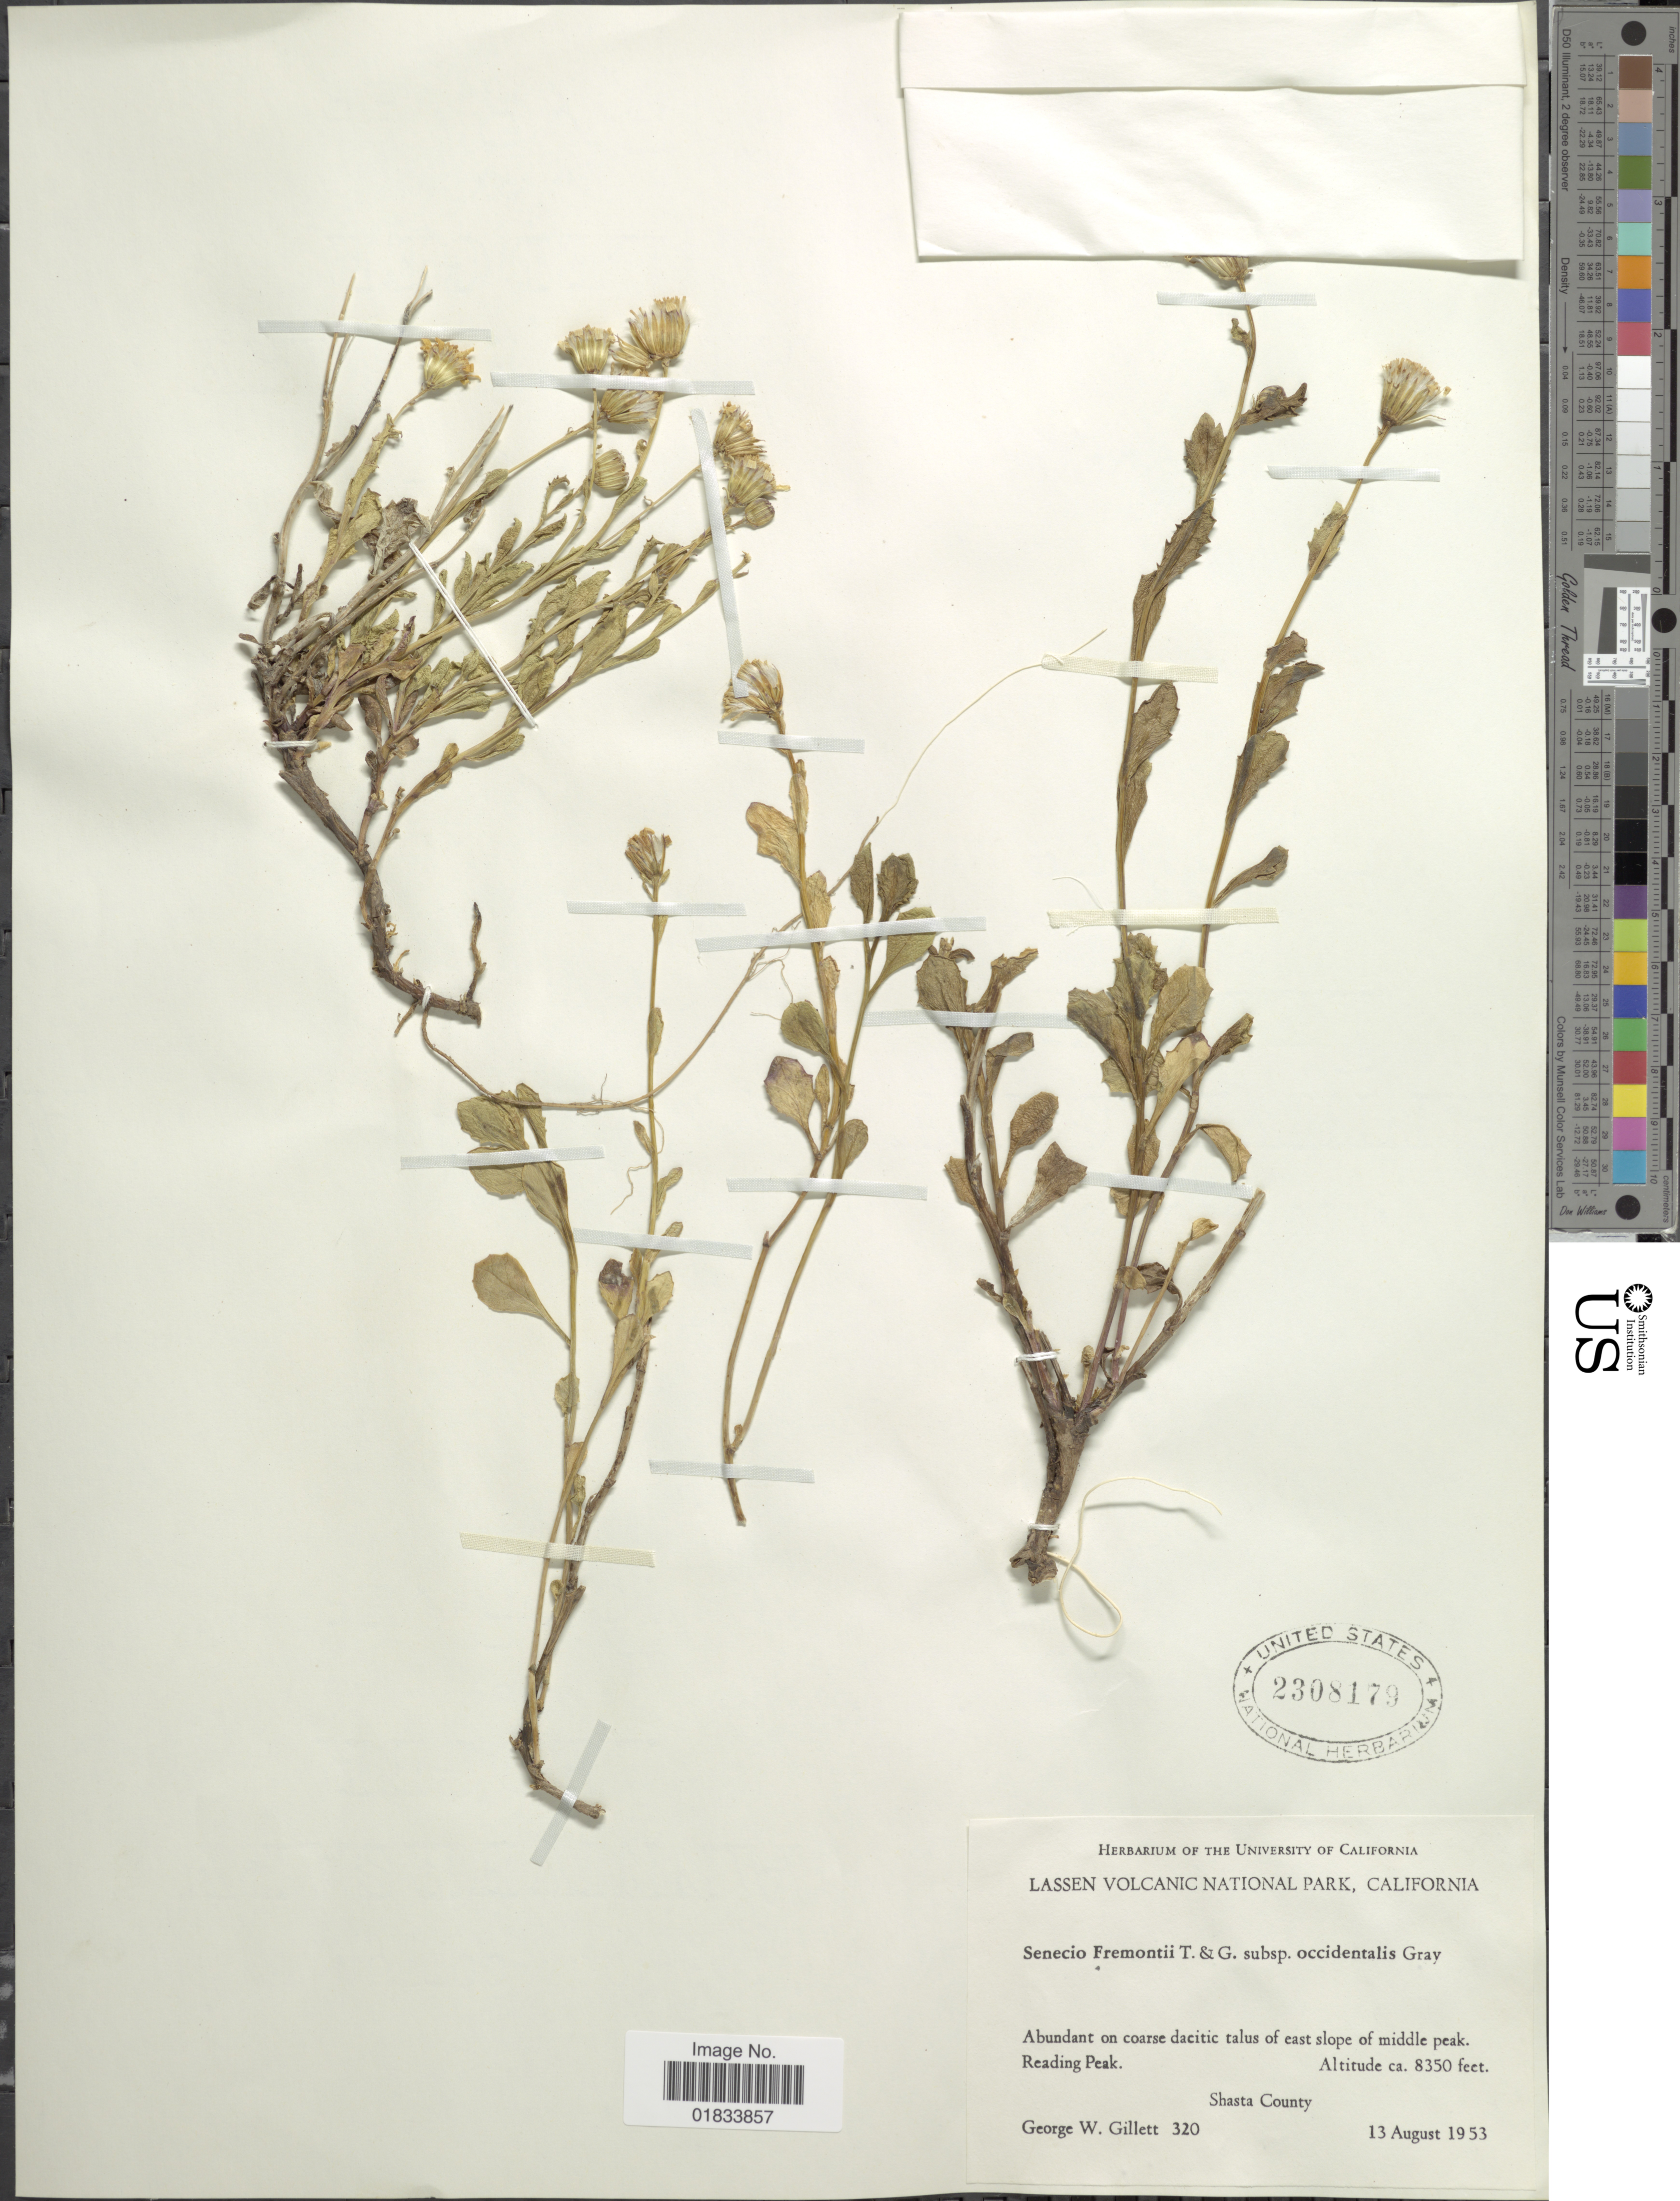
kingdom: Plantae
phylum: Tracheophyta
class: Magnoliopsida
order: Asterales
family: Asteraceae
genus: Senecio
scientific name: Senecio fremontii var. occidentalis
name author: A. Gray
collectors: G. Gillett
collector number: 320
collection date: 1953-08-13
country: United States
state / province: California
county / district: Shasta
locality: Lassen Volcanic National Park, Abundant on coarse dacitic talus of east slope of middle peak. Reading Peak, Shasta County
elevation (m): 2545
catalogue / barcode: US 2308179